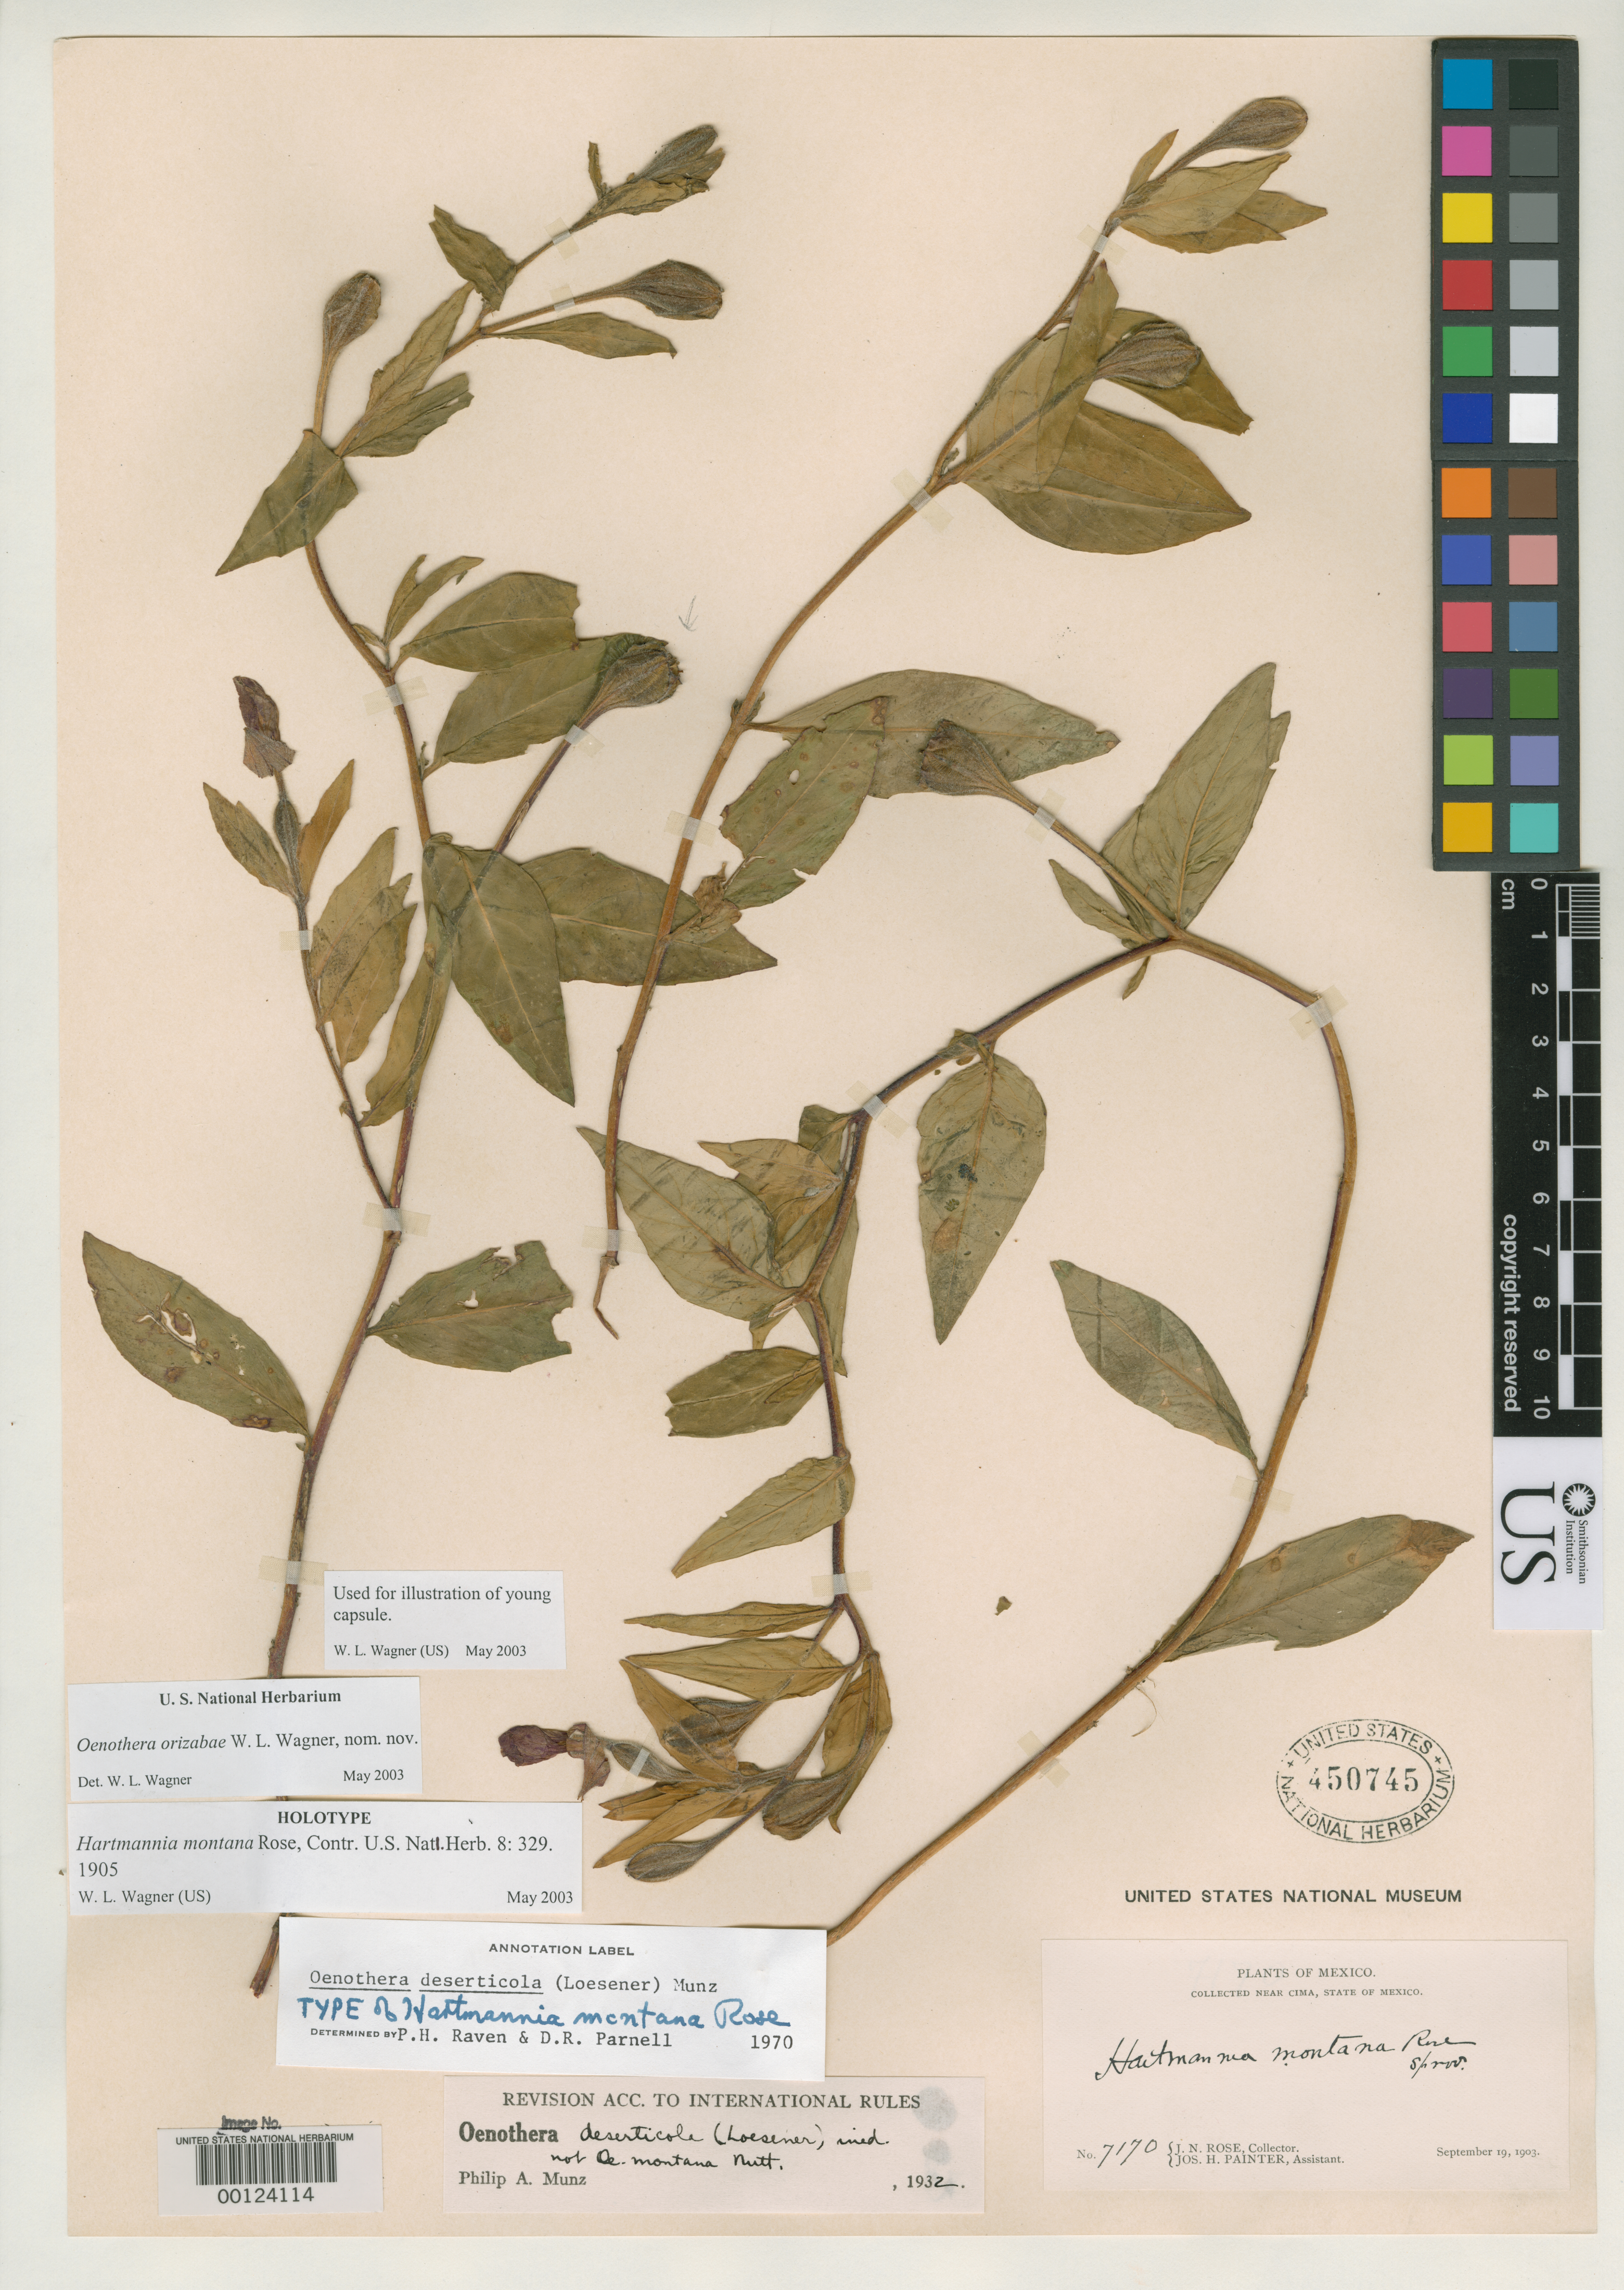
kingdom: Plantae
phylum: Tracheophyta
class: Magnoliopsida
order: Myrtales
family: Onagraceae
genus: Hartmannia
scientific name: Hartmannia montana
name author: Rose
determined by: Wagner, W. L., (BOT), Smithsonian Institution - National Museum of Natural History (UNITED STATES)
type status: Holotype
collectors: J. N. Rose & J. H. Painter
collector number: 7170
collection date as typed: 19 Sep 1903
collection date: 1903-09-19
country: Mexico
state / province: México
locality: Near Cima, State of Mexico.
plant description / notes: Cited 2004 by W.L. Wagner, Novon 14: 128.; Also a holotype of Oenothera orizabae W.L. Wagner.; Nom. nov. for Hartmannia montana J.N. Rose (non Oenothera montana Nuttall).; Also a holotype of Hartmannia montana J.N. Rose.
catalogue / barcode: US 450745